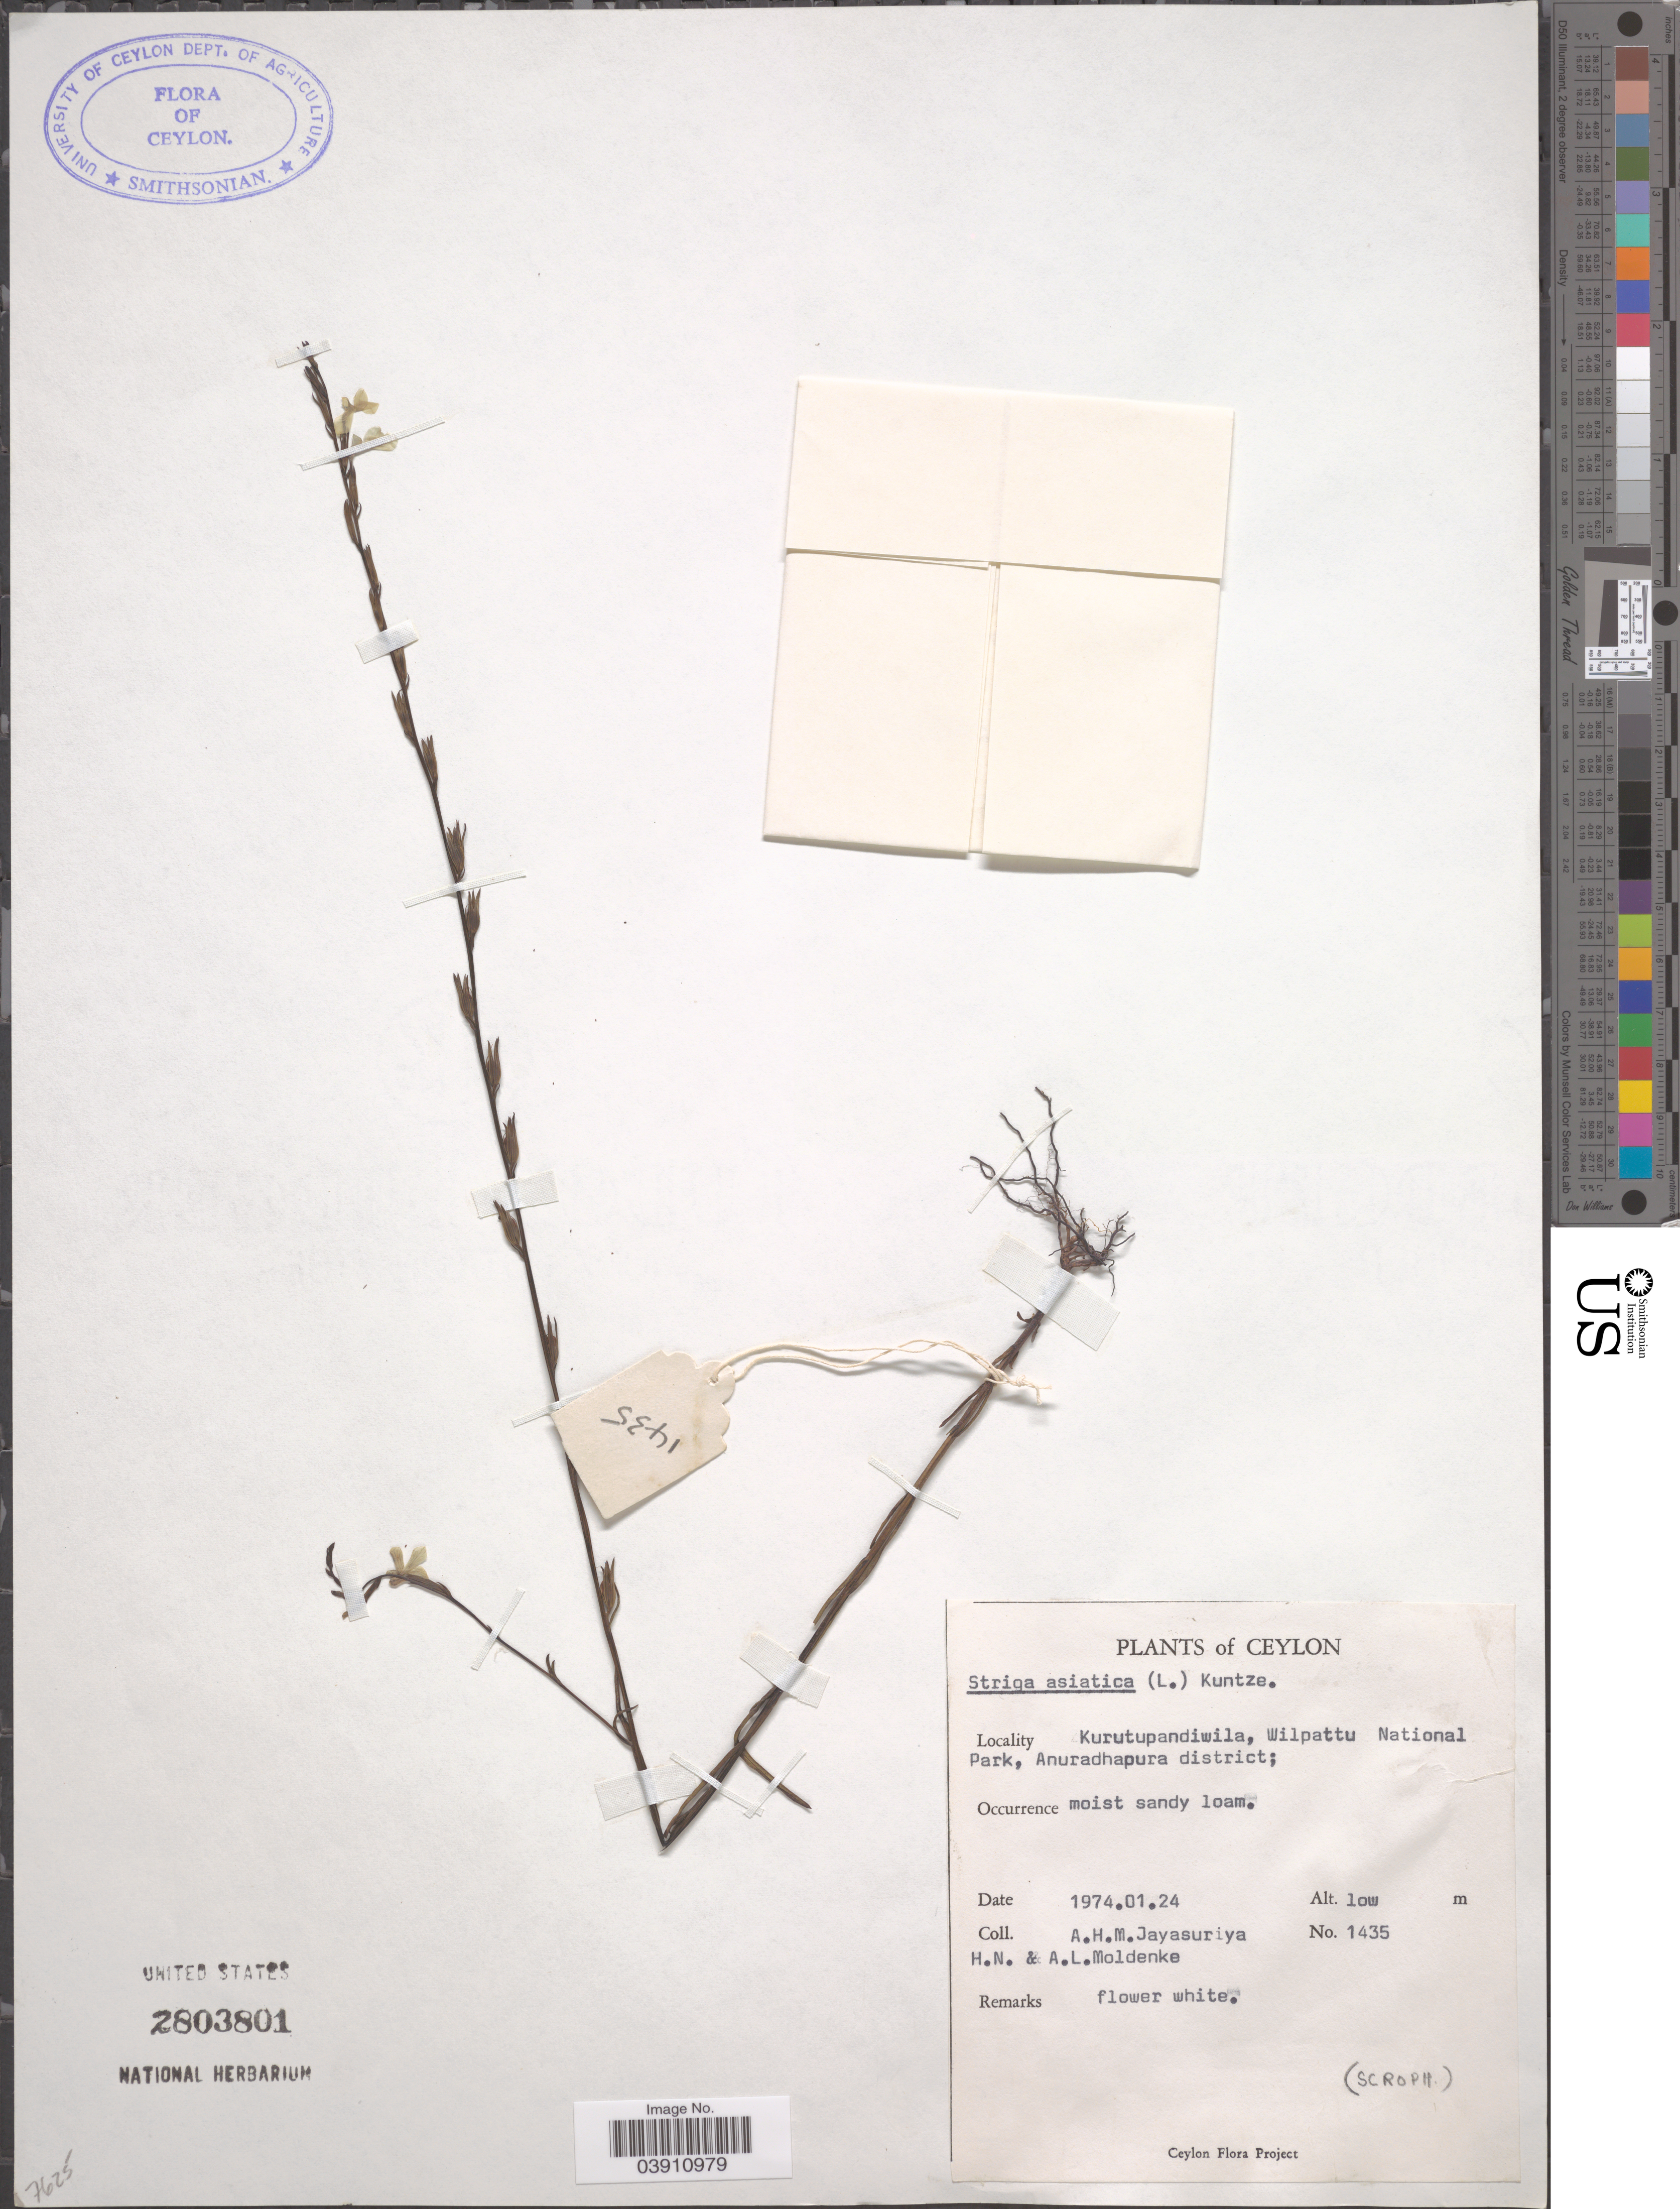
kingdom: Plantae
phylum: Tracheophyta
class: Magnoliopsida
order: Lamiales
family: Orobanchaceae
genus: Striga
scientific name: Striga angustifolia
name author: (D. Don) C.J. Saldanha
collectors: A. H. Jayasuriya, H. N. Moldenke & A. L. Moldenke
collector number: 1435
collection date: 1974-01-24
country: Sri Lanka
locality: Ceylon. Kurutupandiwila, Wilpattu National Park, Anuradhapura district.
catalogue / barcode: US 2803801